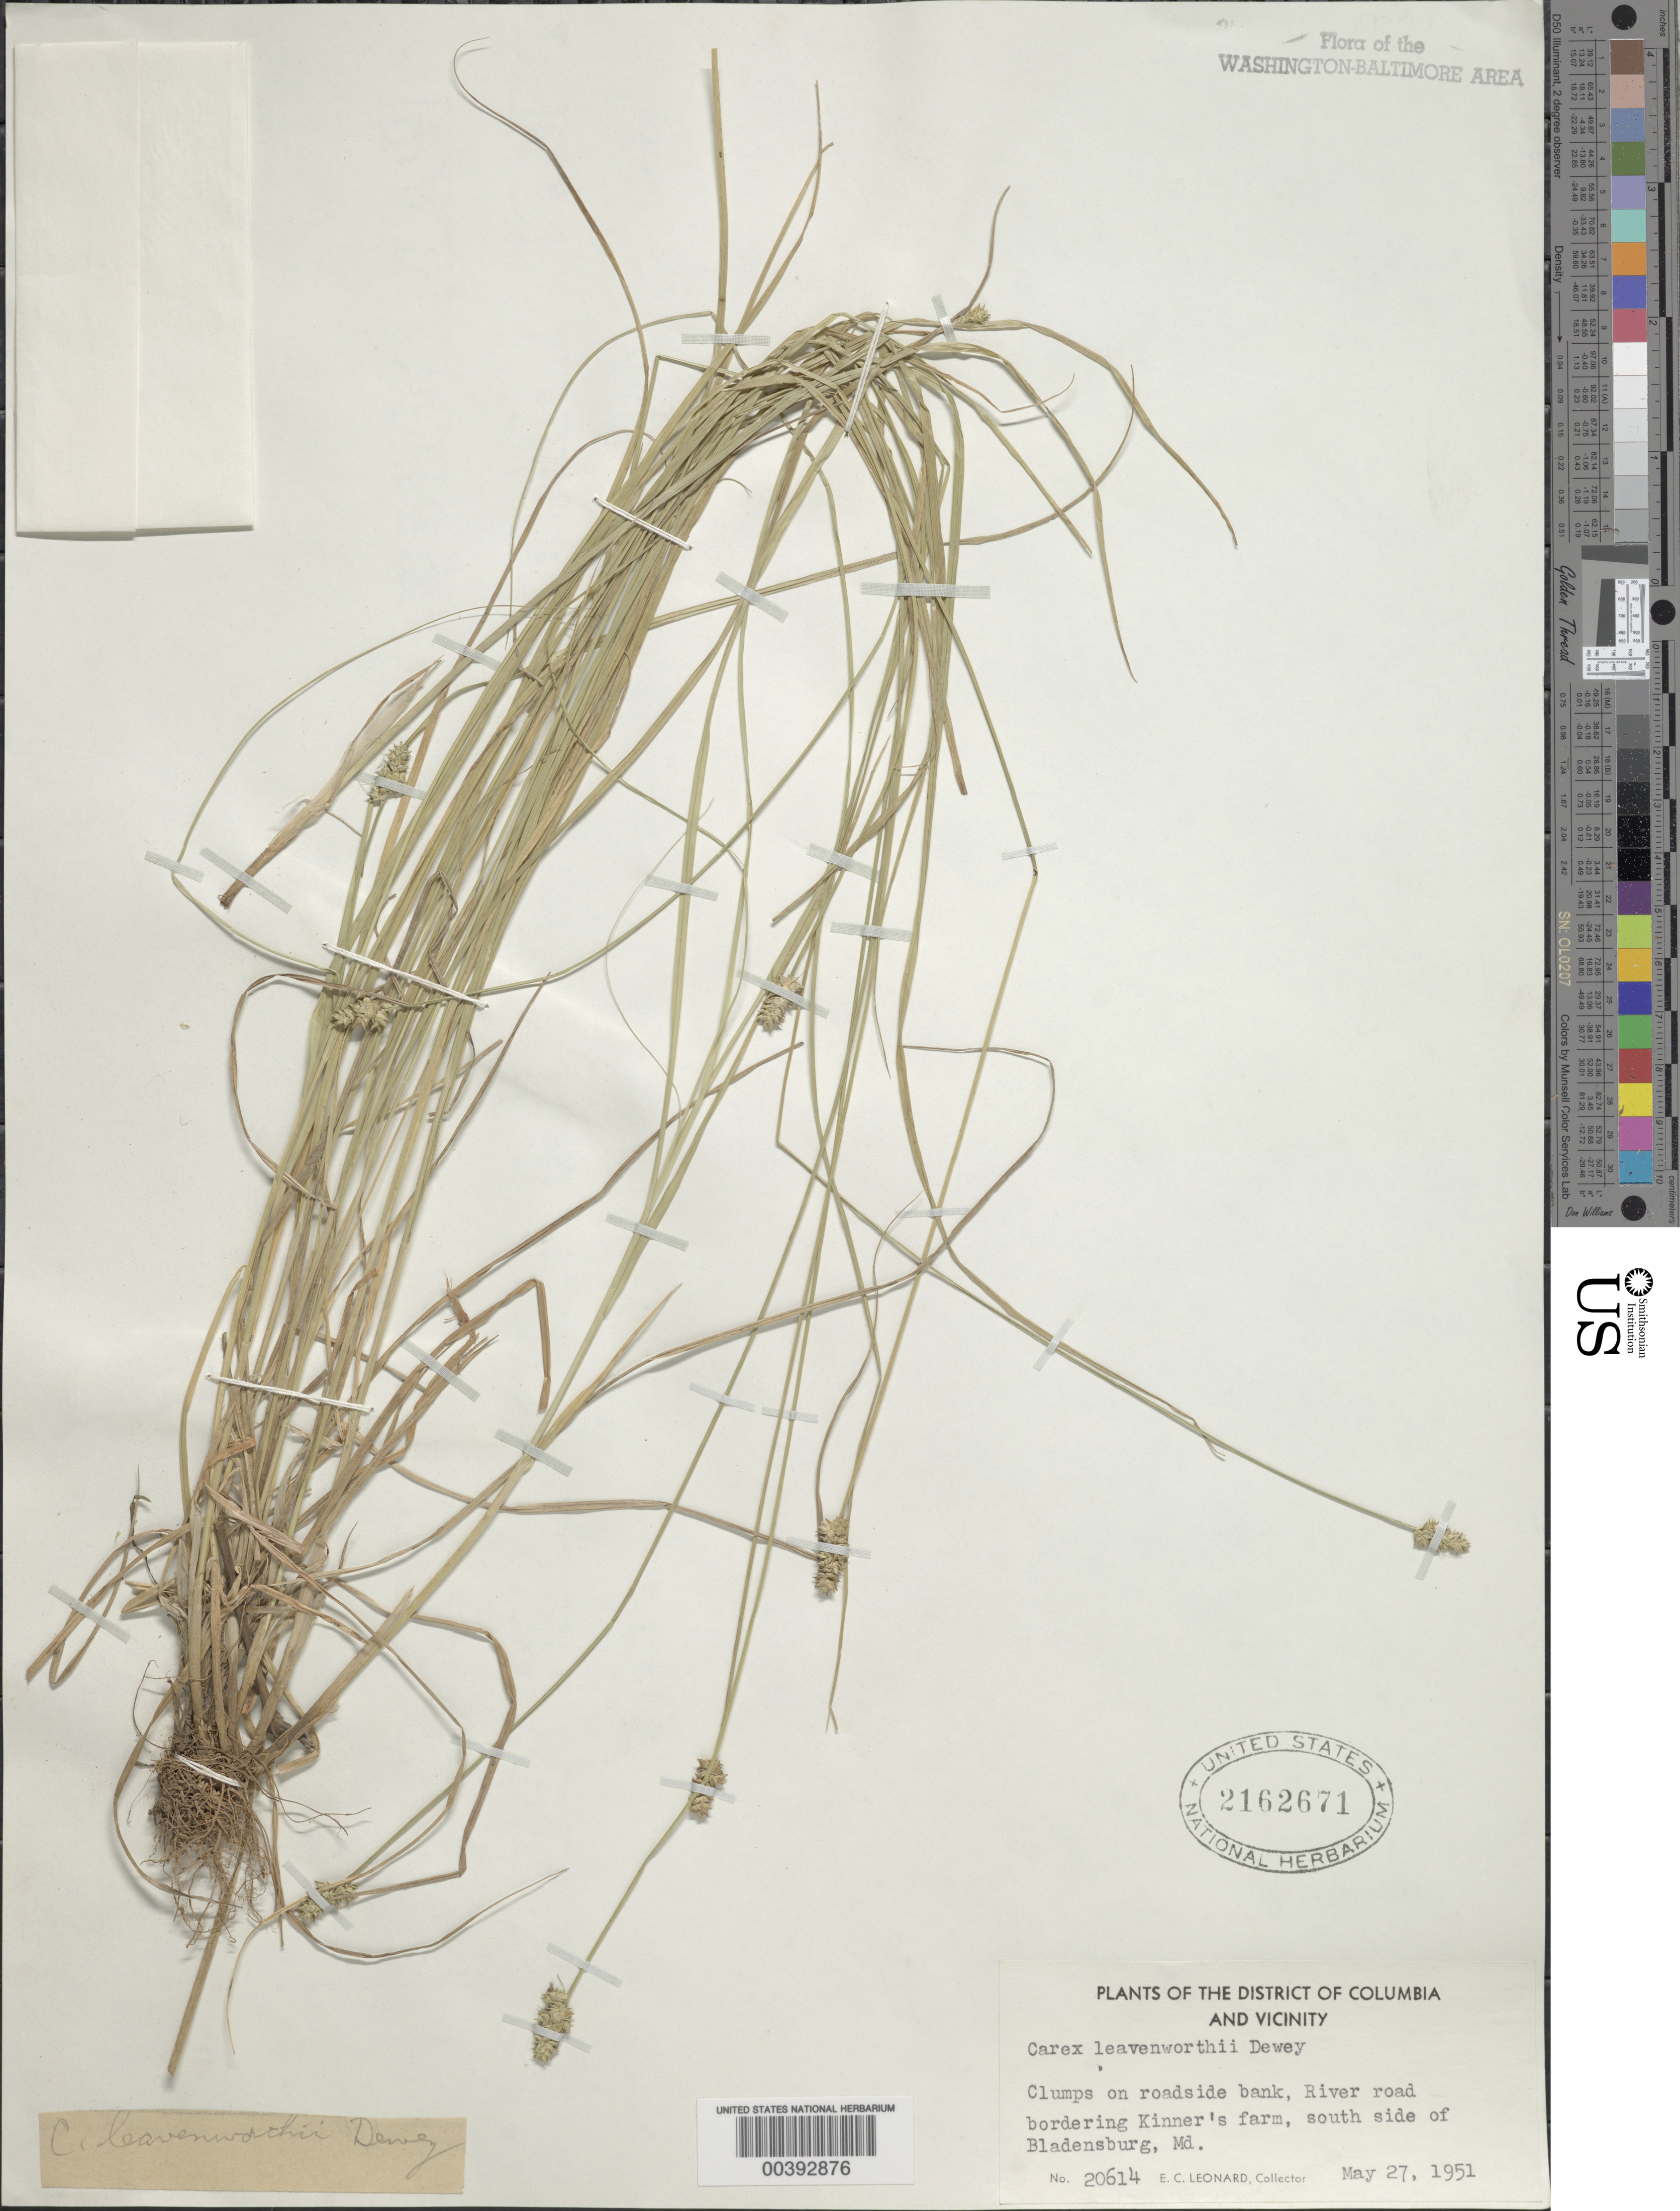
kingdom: Plantae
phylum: Tracheophyta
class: Liliopsida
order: Poales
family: Cyperaceae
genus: Carex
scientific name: Carex leavenworthii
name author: Dewey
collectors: E. C. Leonard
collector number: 20614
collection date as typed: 27 May 1951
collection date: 1951-05-27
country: United States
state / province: Maryland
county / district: Prince George's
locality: Bladensburg, River Road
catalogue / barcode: US 2162671